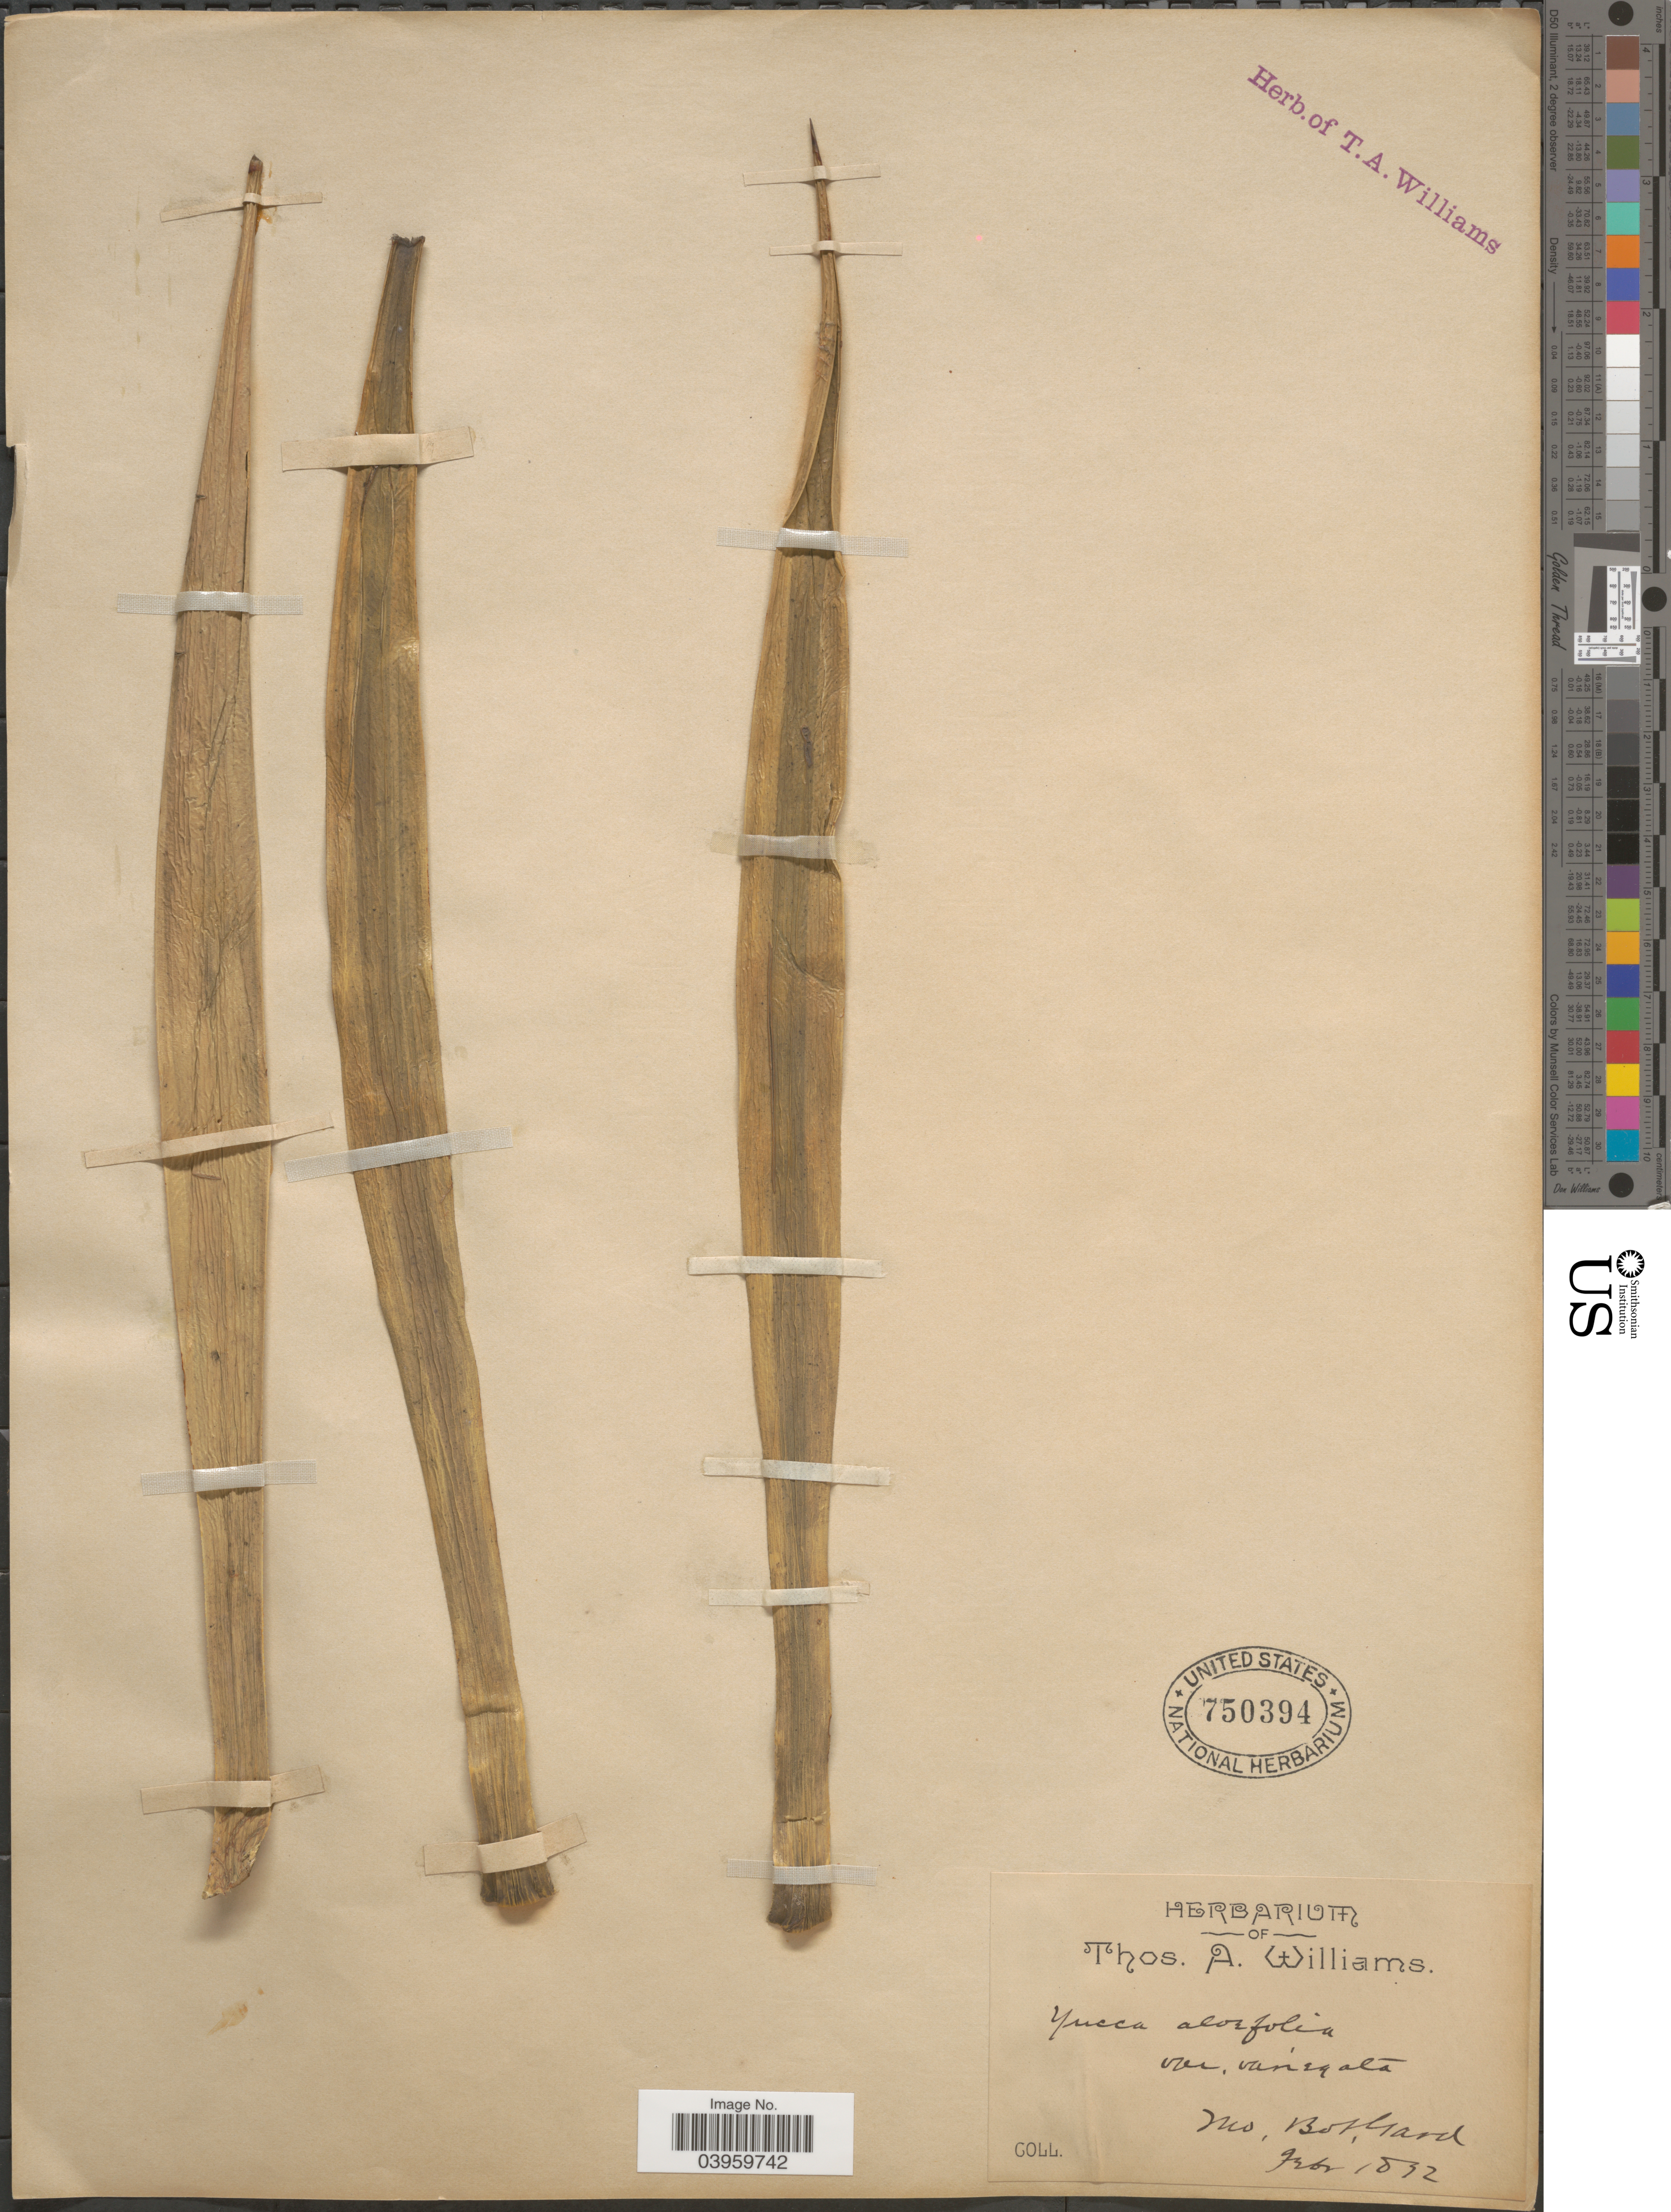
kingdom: Plantae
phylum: Tracheophyta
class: Liliopsida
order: Asparagales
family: Asparagaceae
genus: Yucca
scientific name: Yucca aloifolia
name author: L.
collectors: ex herb. Thos. A. Williams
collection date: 1892-02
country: United States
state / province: Missouri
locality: Bot. Gard.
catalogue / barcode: US 750394